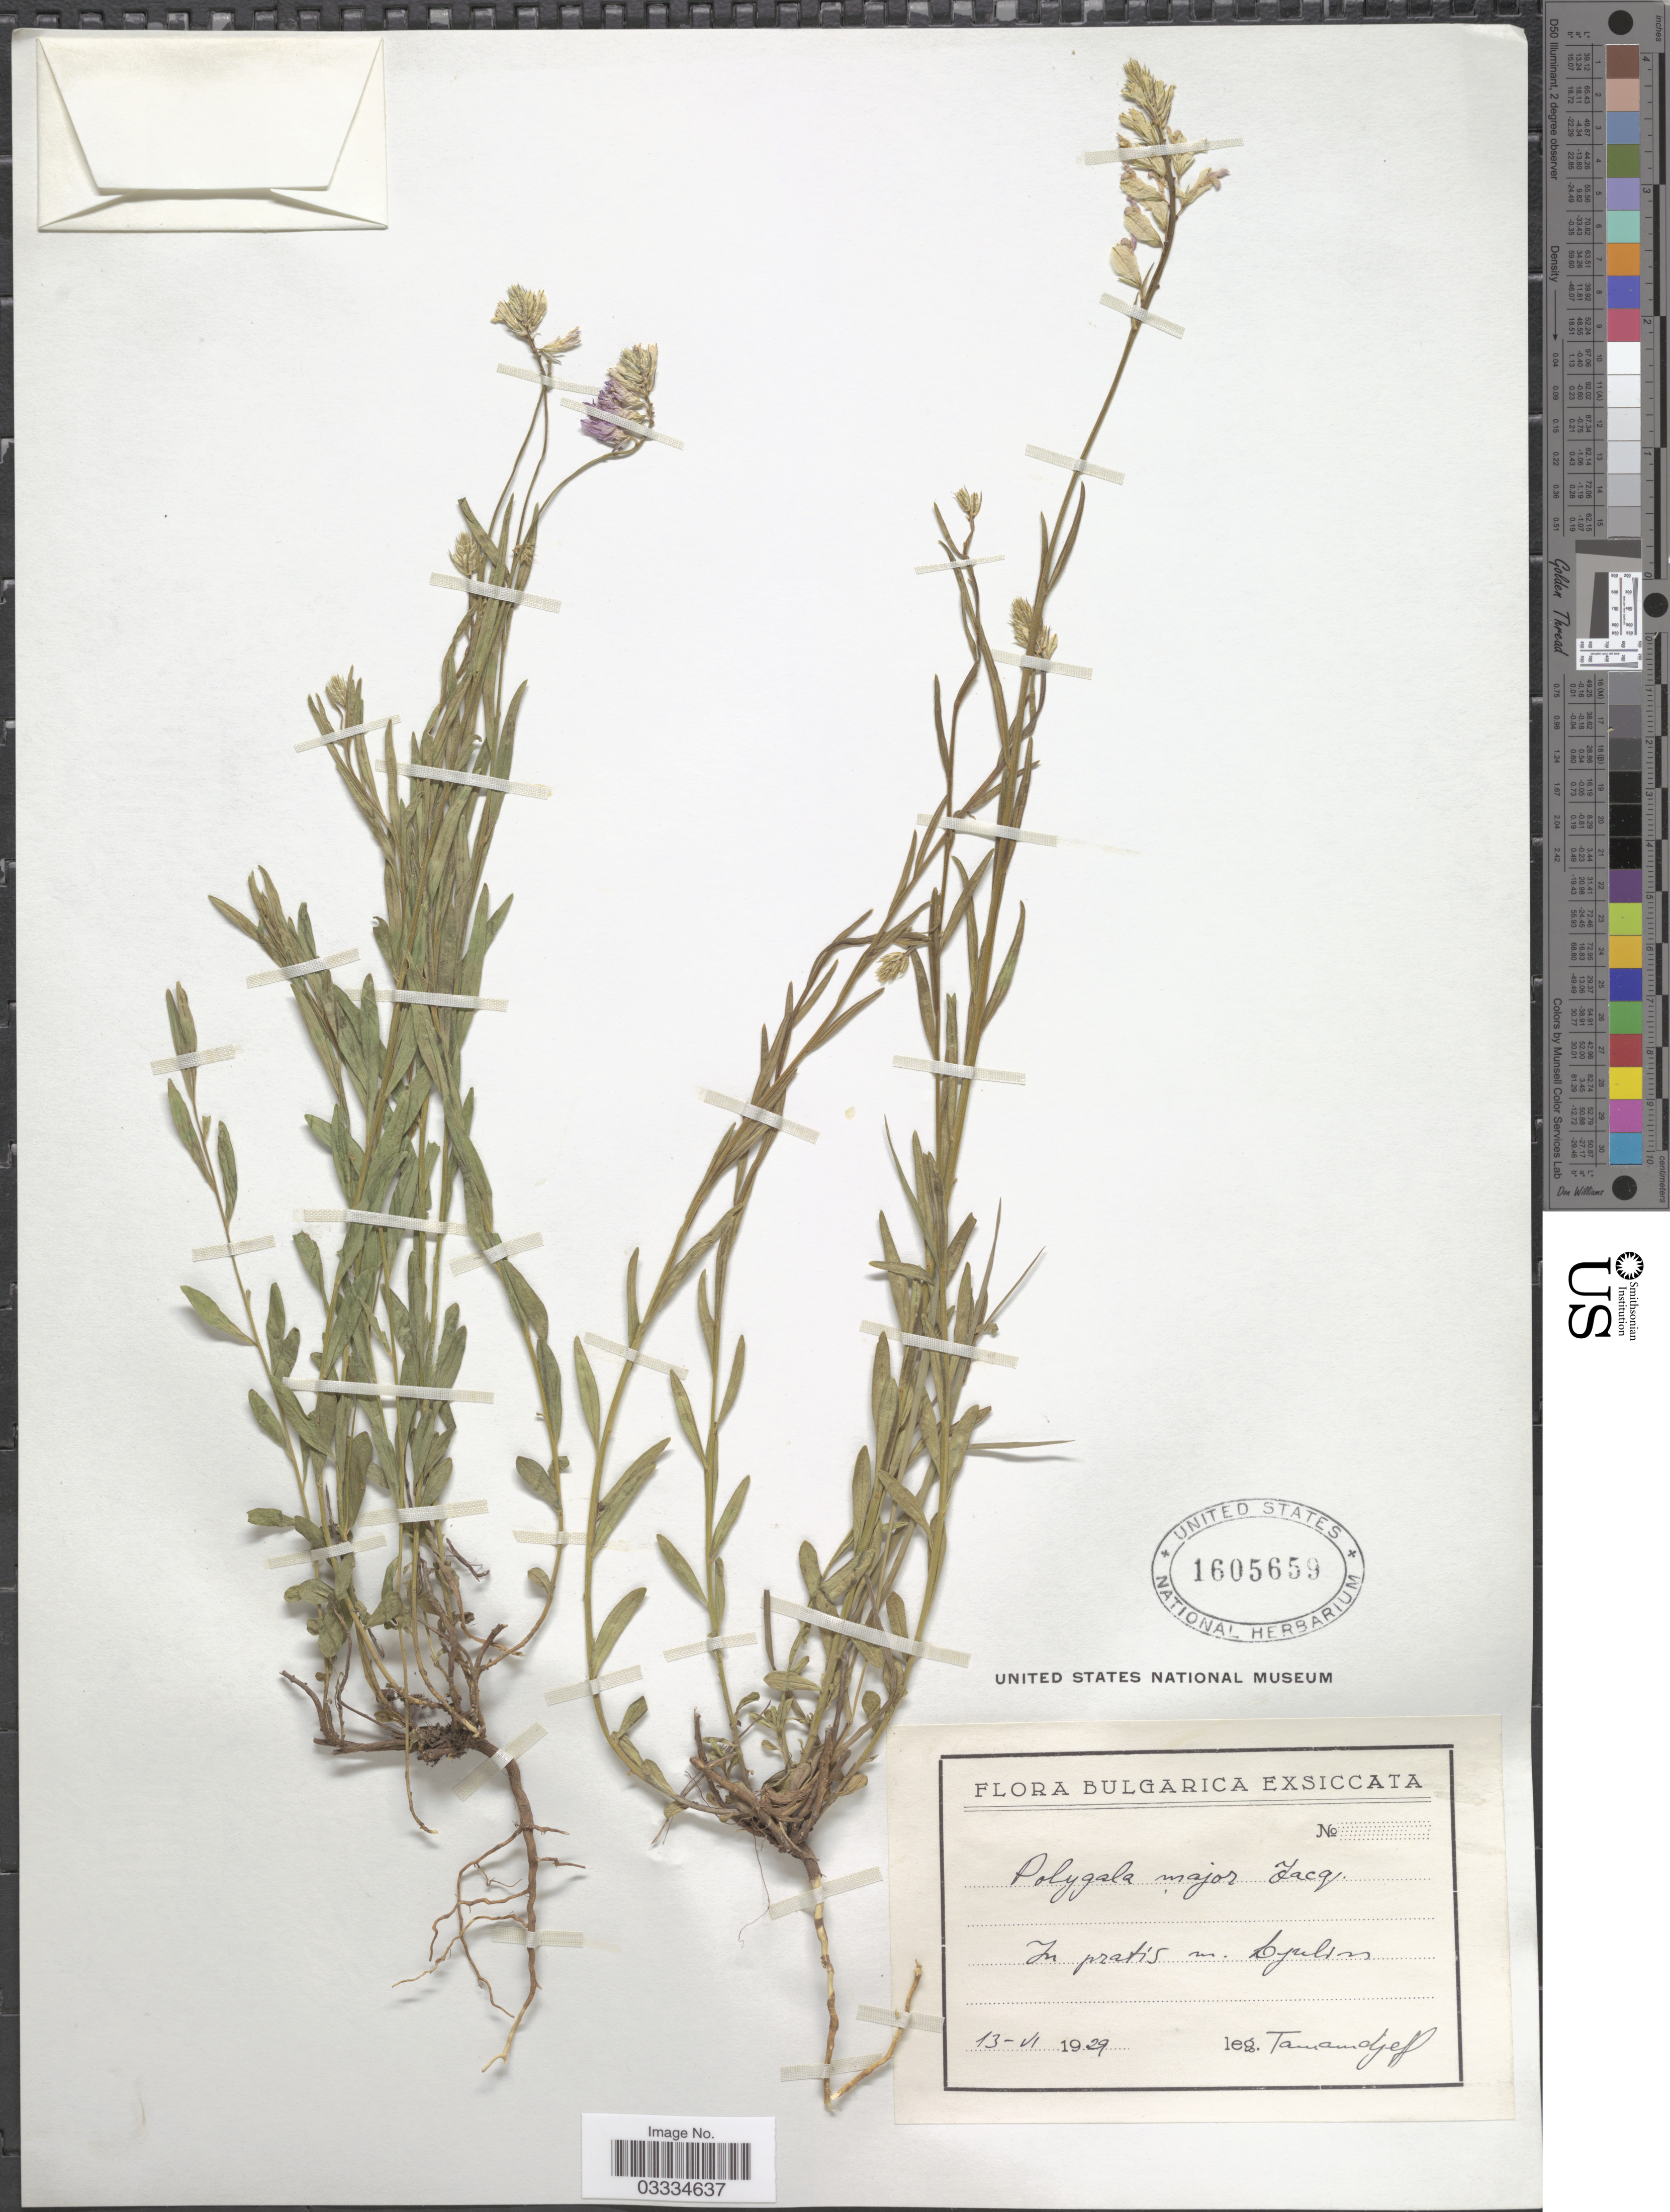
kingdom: Plantae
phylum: Tracheophyta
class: Magnoliopsida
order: Fabales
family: Polygalaceae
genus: Polygala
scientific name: Polygala major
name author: Jacq.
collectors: -. Tamandjeff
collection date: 1929-06-13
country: Bulgaria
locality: In pratis m. Djulsus [interpreted].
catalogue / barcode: US 1605659